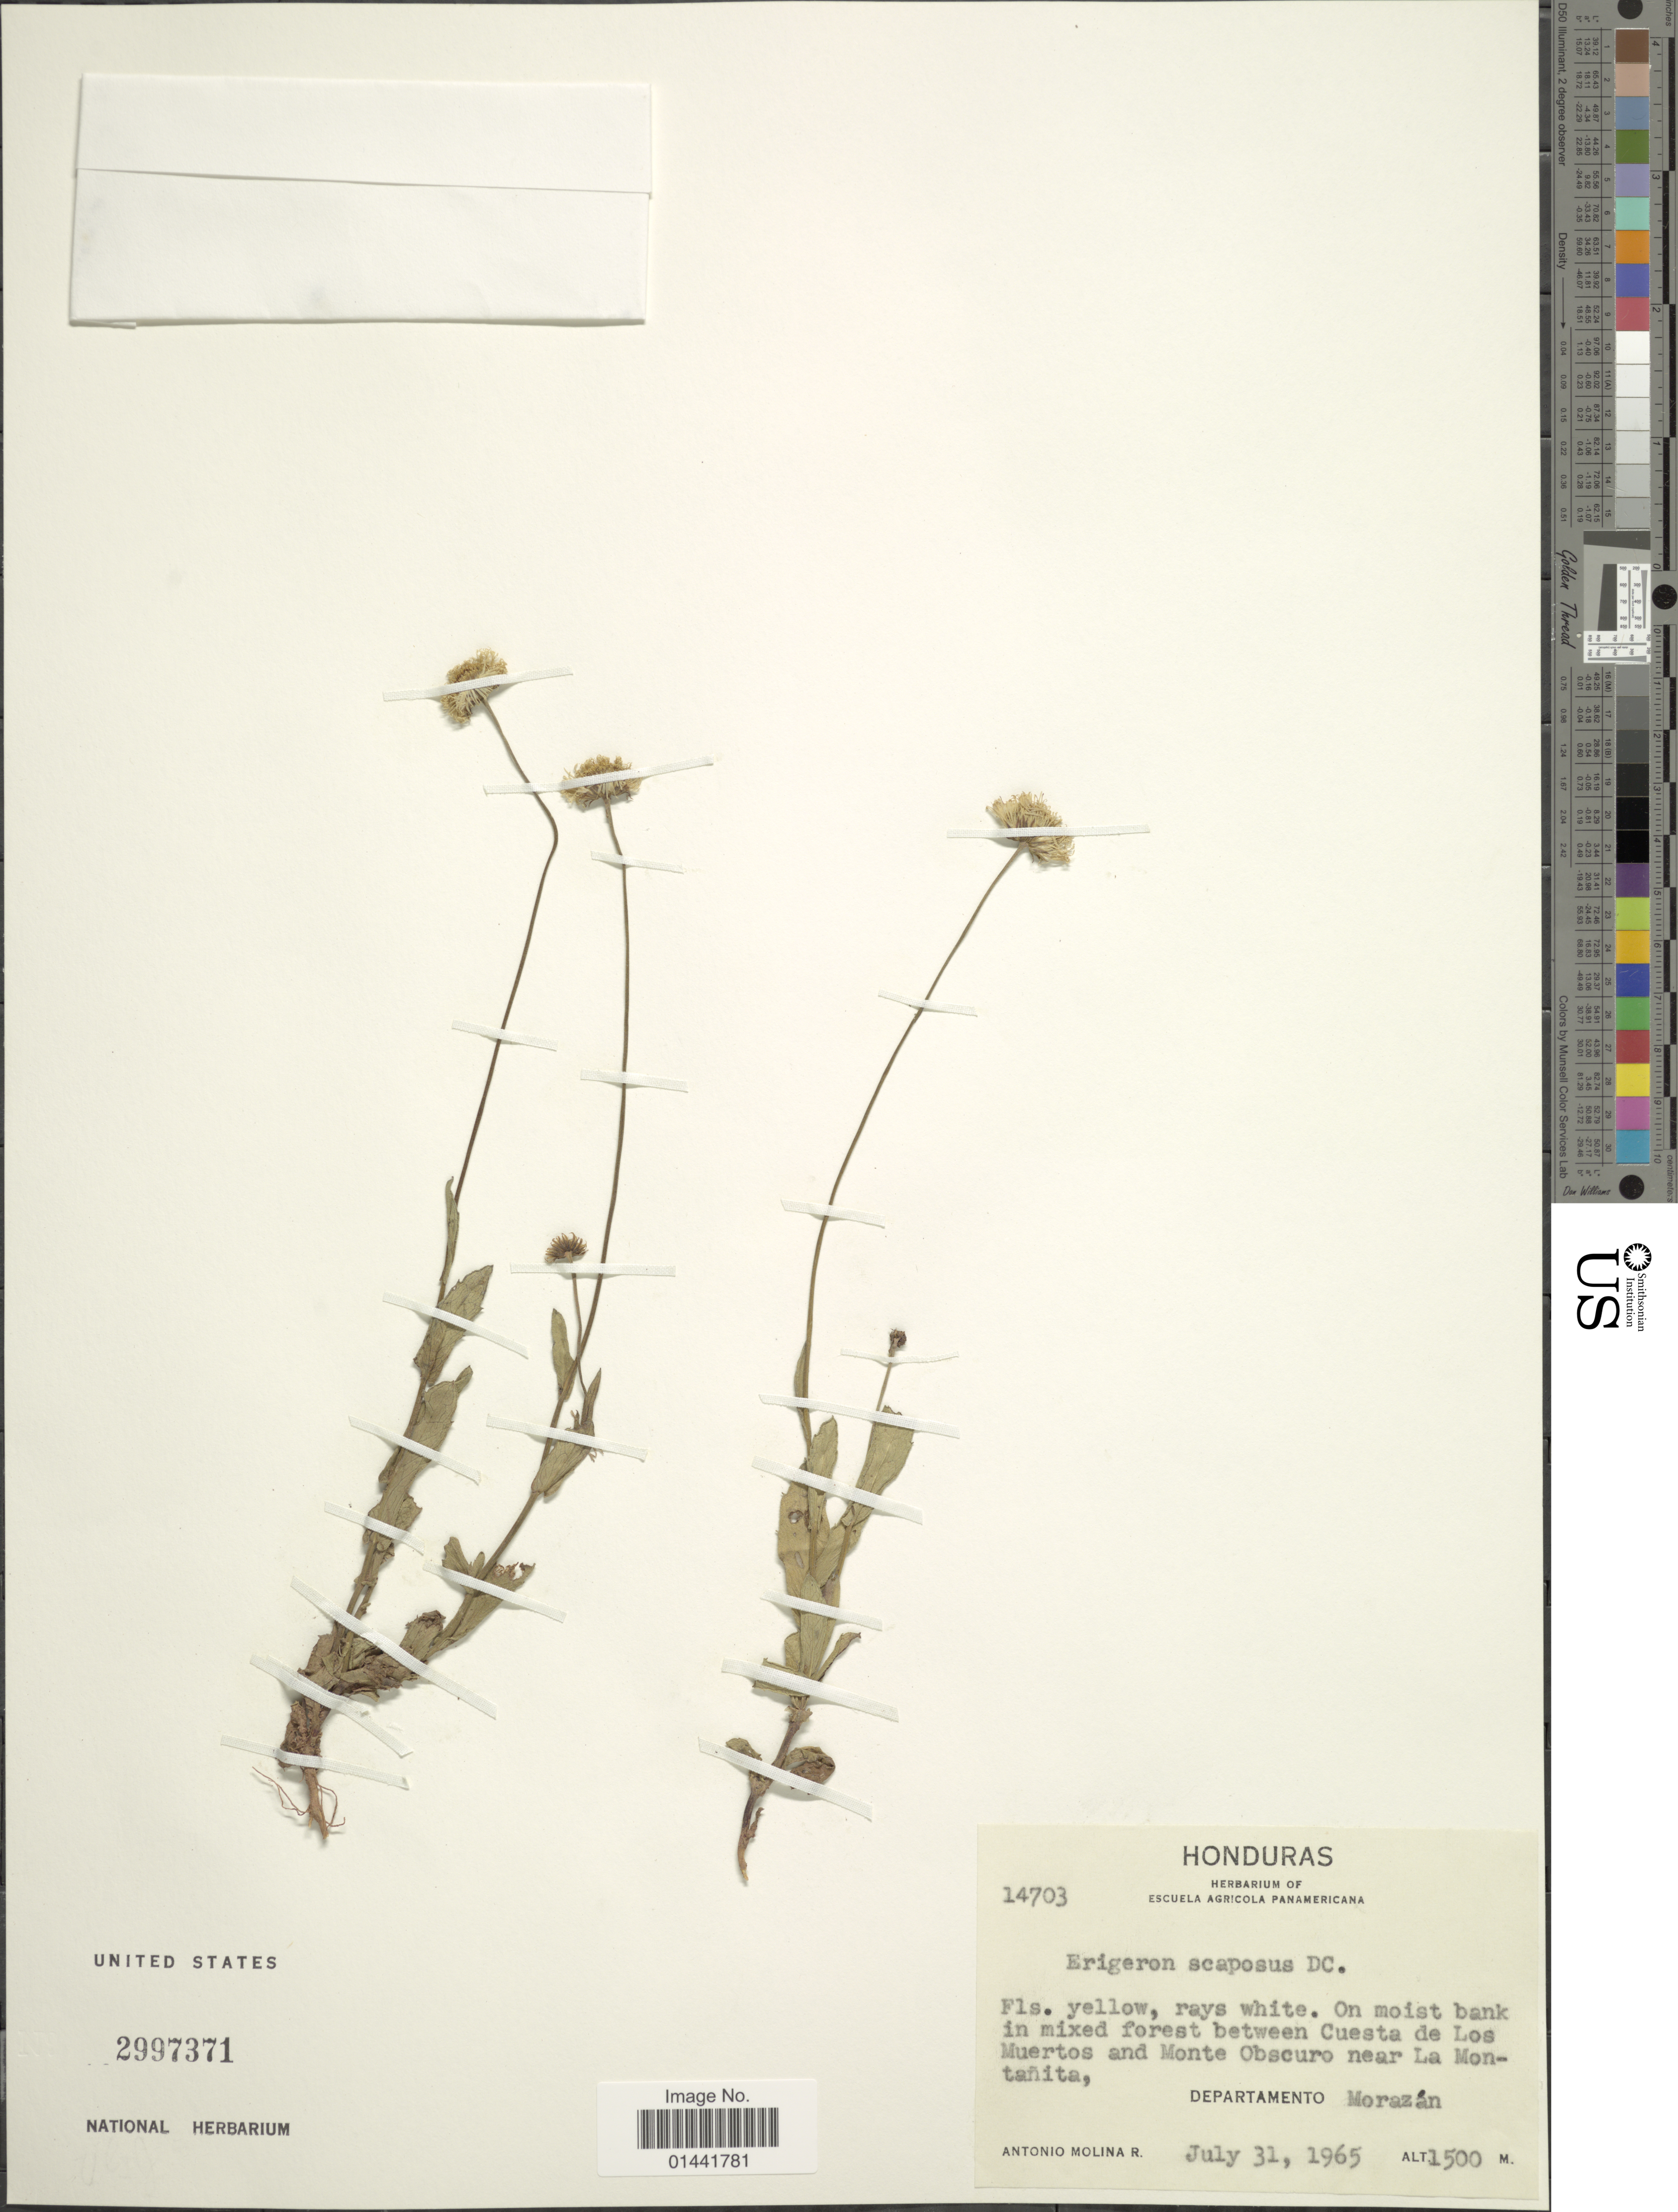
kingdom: Plantae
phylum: Tracheophyta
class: Magnoliopsida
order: Asterales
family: Asteraceae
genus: Erigeron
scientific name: Erigeron scaposus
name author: DC.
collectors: A. Molina R.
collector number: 14703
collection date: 1965-07-31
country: Honduras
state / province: Fco. Morazán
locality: On moist bank in mixed forest between Cuesta de Los Muertos and Monte Obscuro near La Montañita, Departamento Morazan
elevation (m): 1500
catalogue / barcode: US 2997371